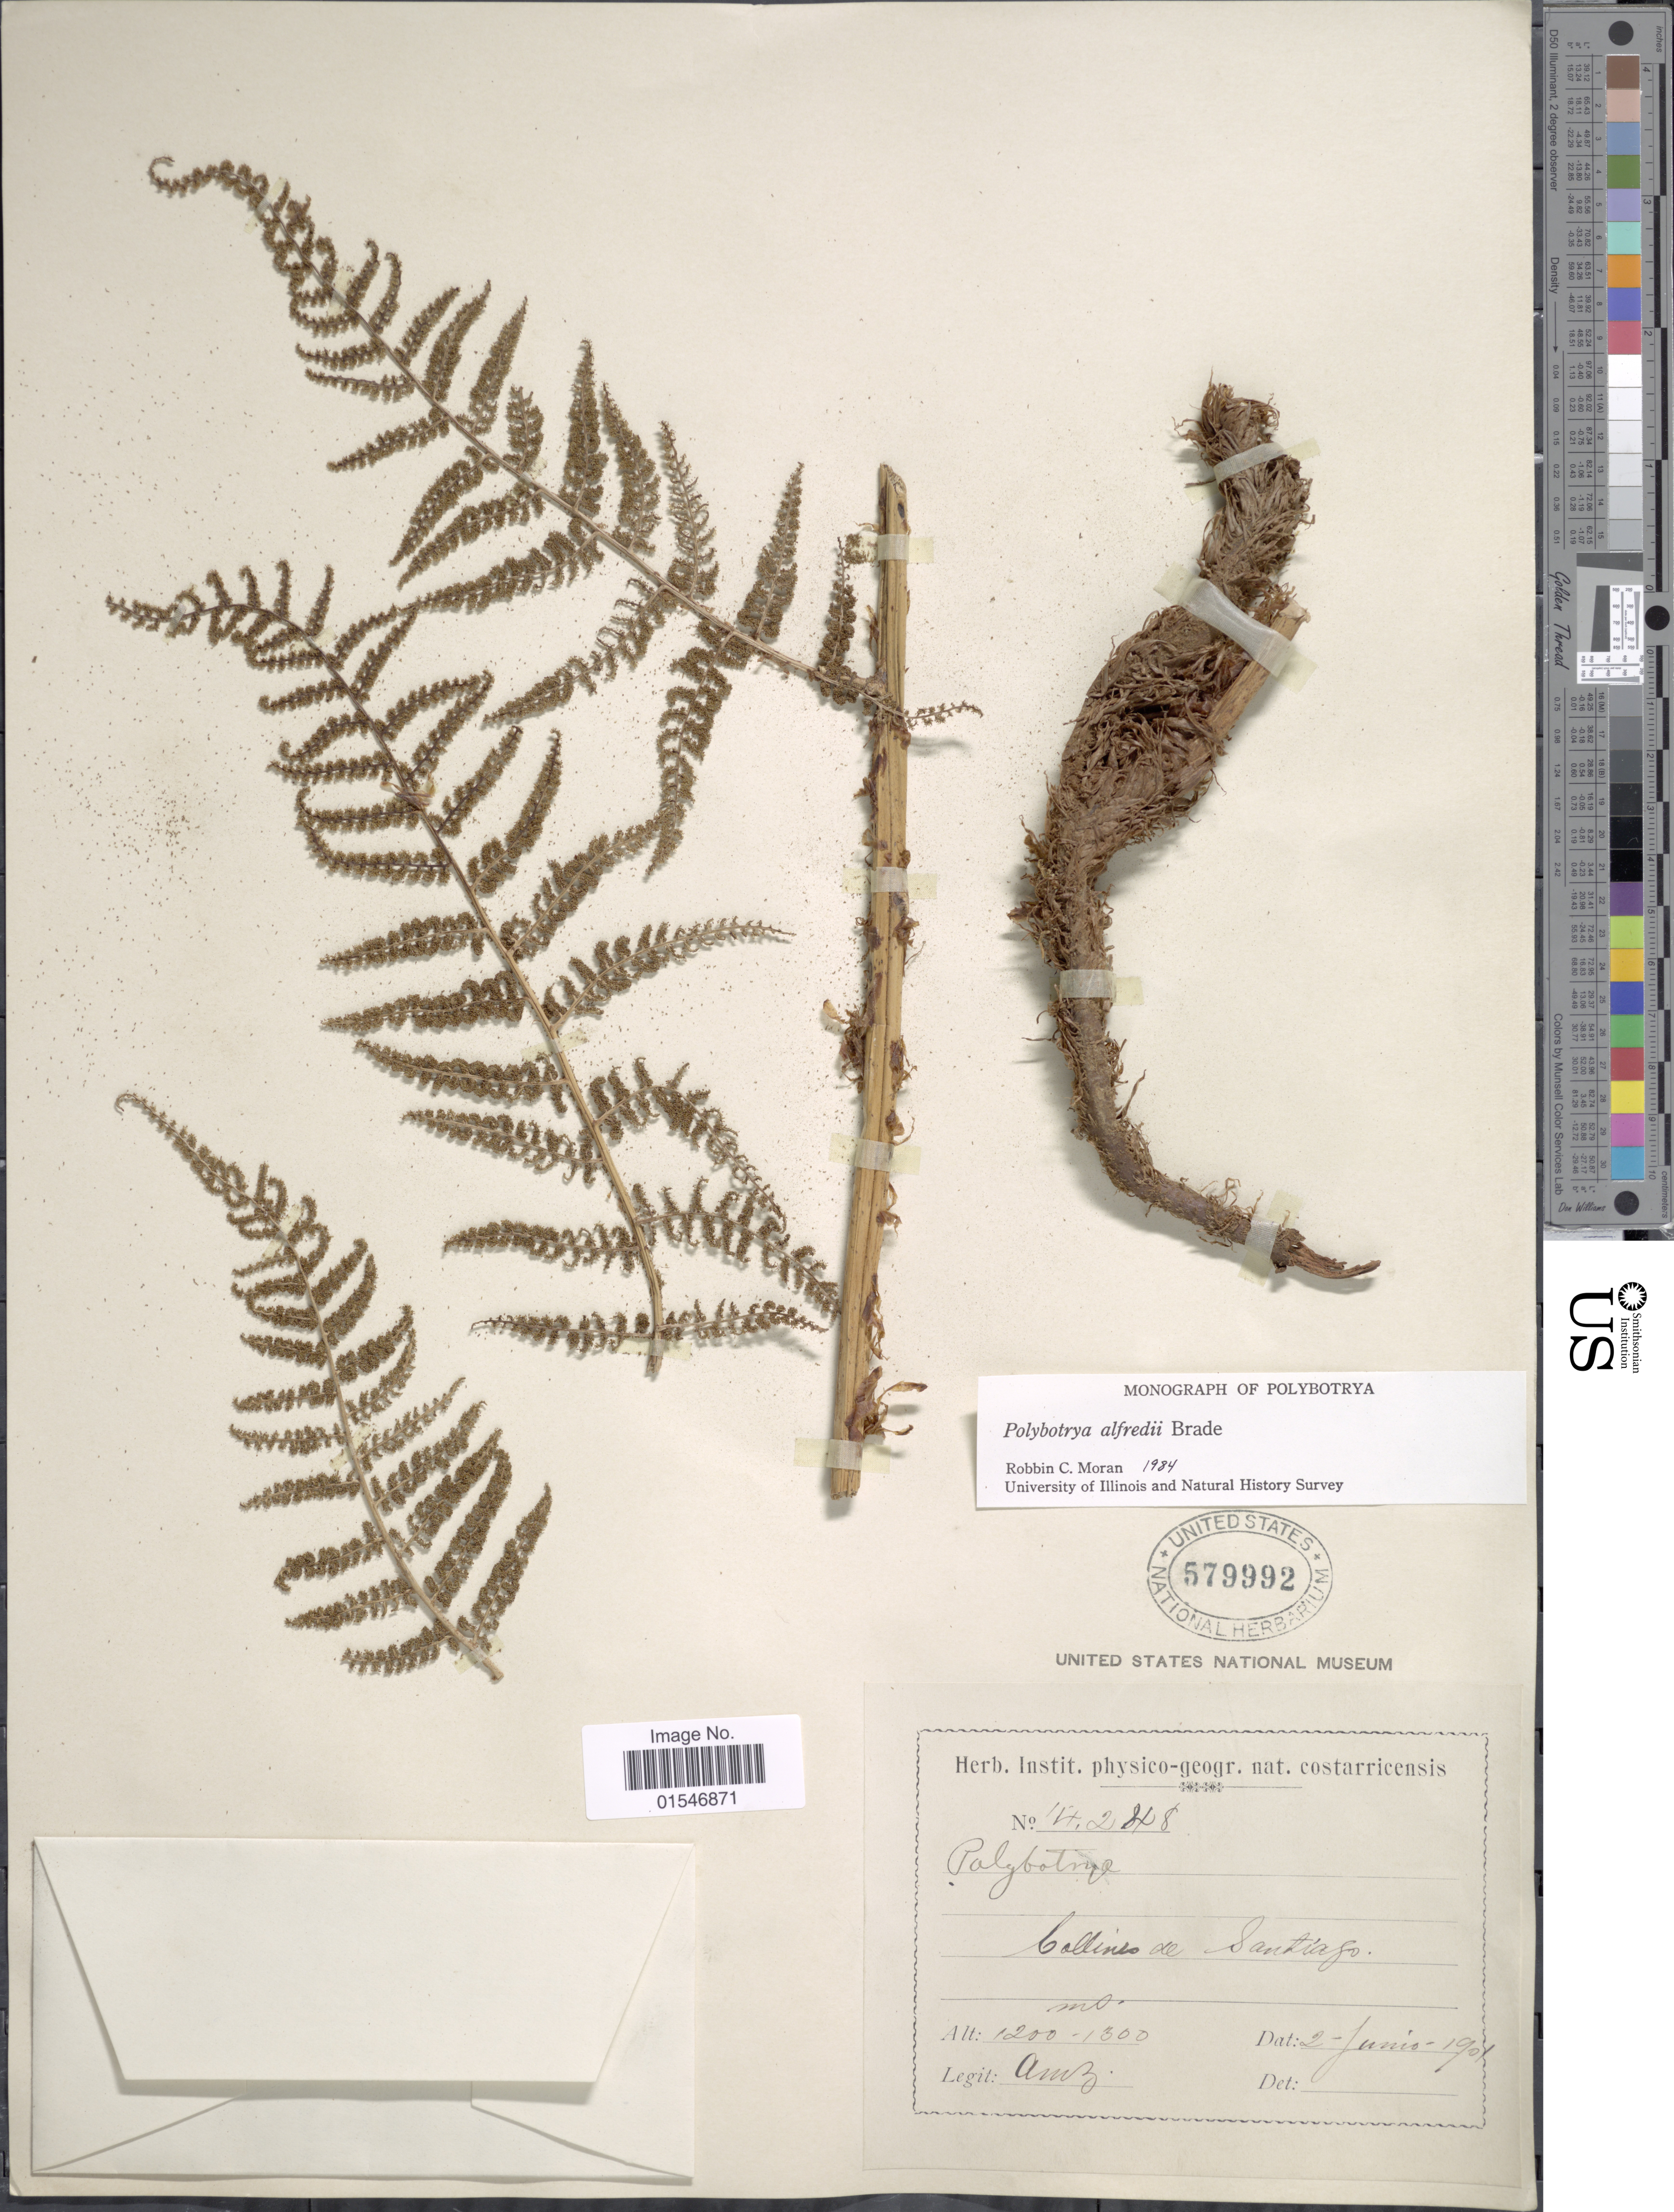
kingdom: Plantae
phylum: Tracheophyta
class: Polypodiopsida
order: Polypodiales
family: Dryopteridaceae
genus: Polybotrya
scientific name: Polybotrya alfredii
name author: Brade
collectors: A. Brenes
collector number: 4248*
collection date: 1901-06-02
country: Costa Rica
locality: Collines de Santiago.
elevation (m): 1200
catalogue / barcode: US 579992